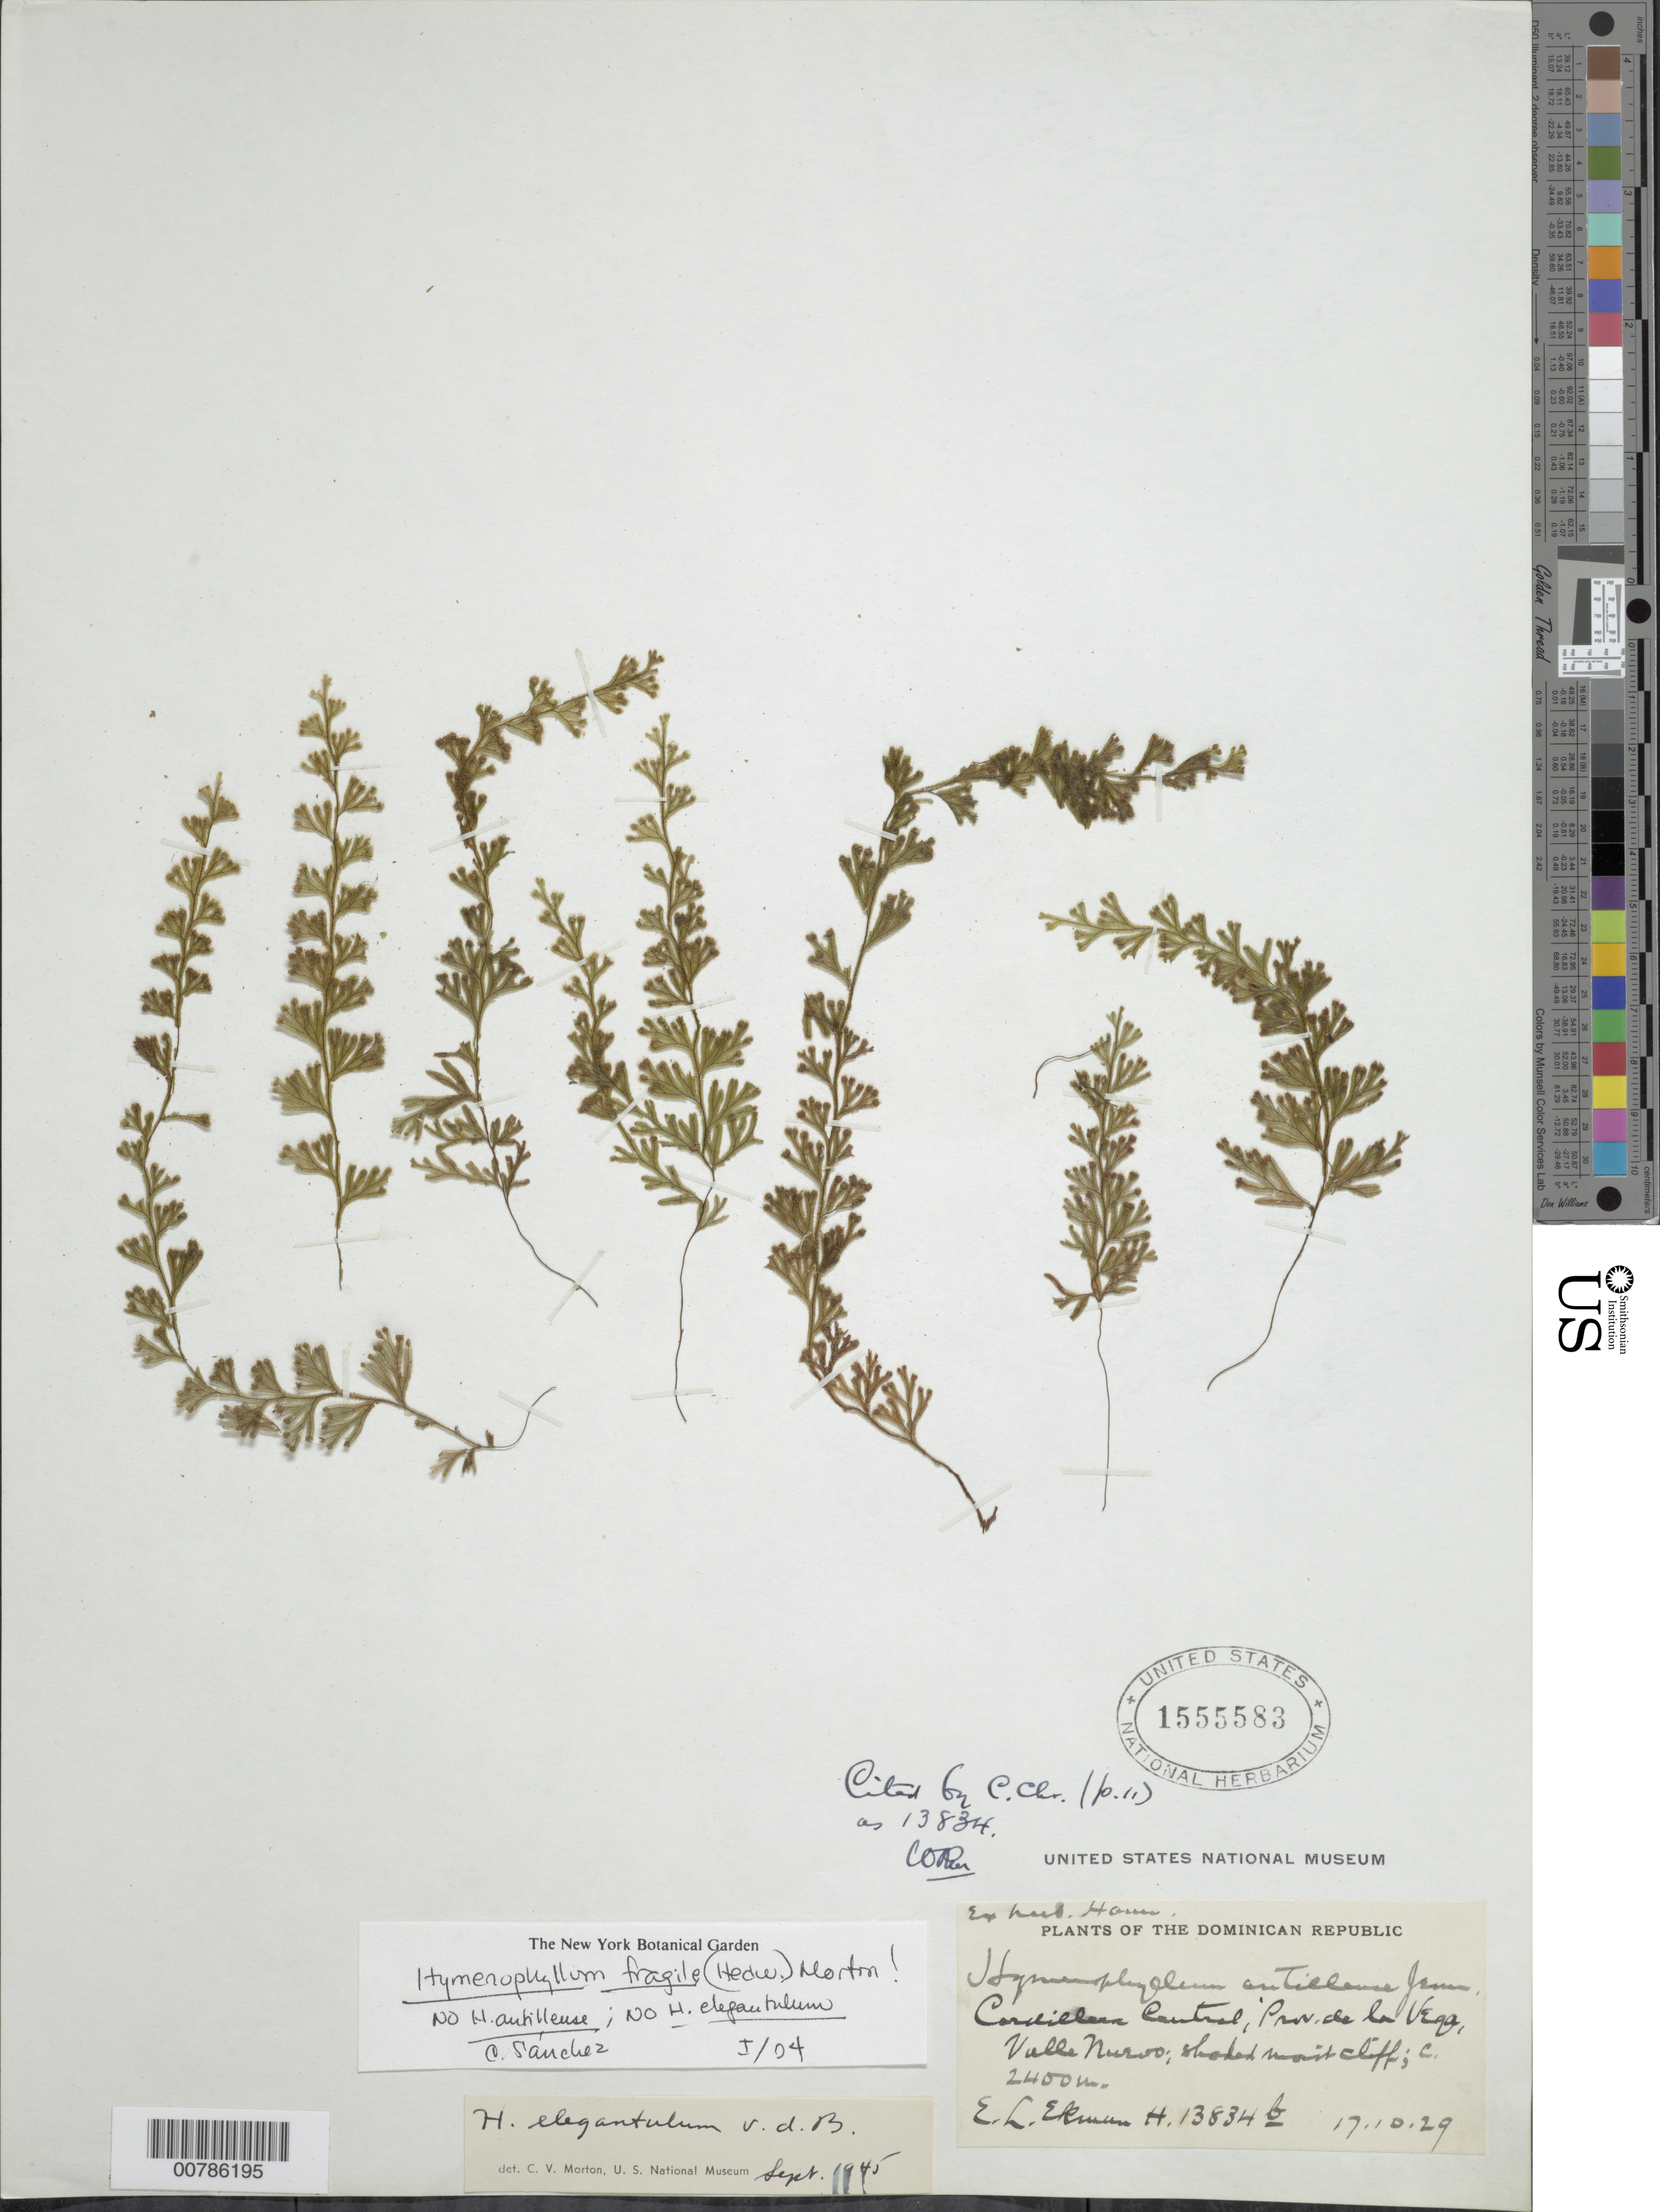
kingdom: Plantae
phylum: Tracheophyta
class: Polypodiopsida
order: Hymenophyllales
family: Hymenophyllaceae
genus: Hymenophyllum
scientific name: Hymenophyllum fragile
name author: (Hedw.) C.V. Morton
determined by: Sánchez, C. A.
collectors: E. L. Ekman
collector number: H 13834b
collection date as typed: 17 Oct 1929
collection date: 1929-10-17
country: Dominican Republic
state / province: La Romana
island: Hispaniola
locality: Cordillera Central, Valle Nuevo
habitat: Shaded moist cliff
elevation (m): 2400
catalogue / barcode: US 1555583